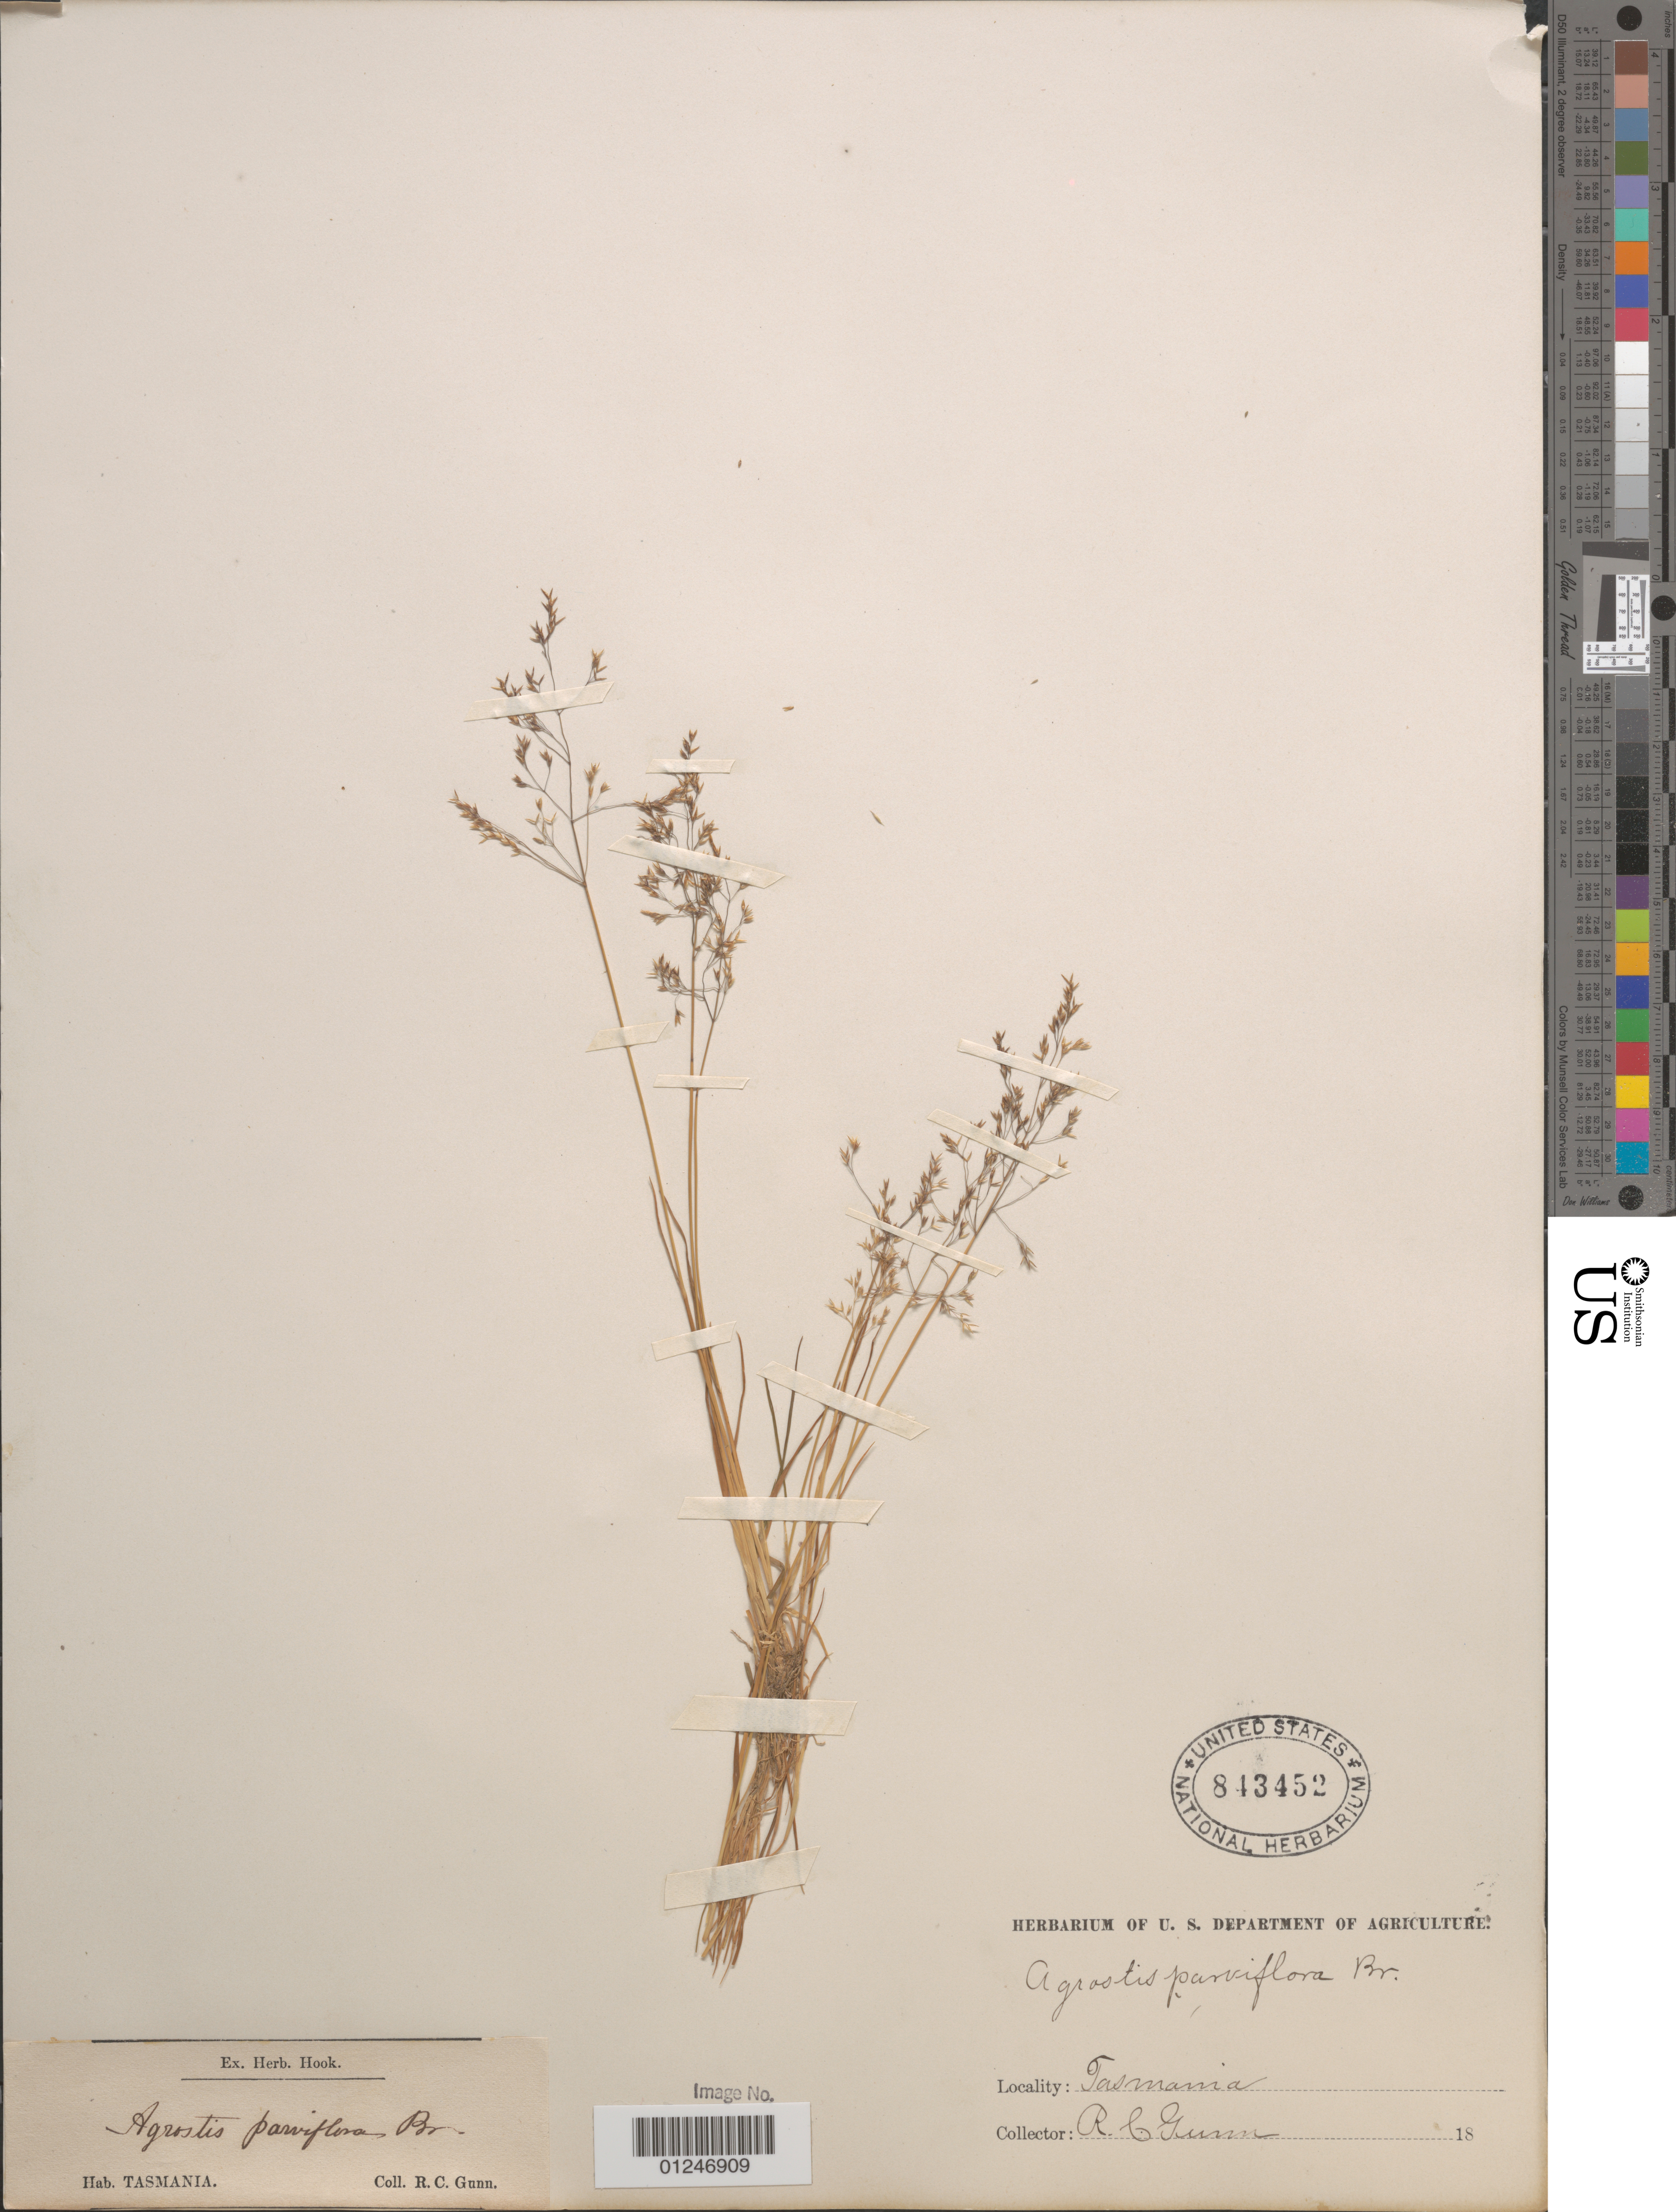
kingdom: Plantae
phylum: Tracheophyta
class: Liliopsida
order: Poales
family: Poaceae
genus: Agrostis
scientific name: Agrostis parviflora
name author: R. Br.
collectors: R. Gunn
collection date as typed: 18--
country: Australia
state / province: Tasmania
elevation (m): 495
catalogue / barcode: US 843452